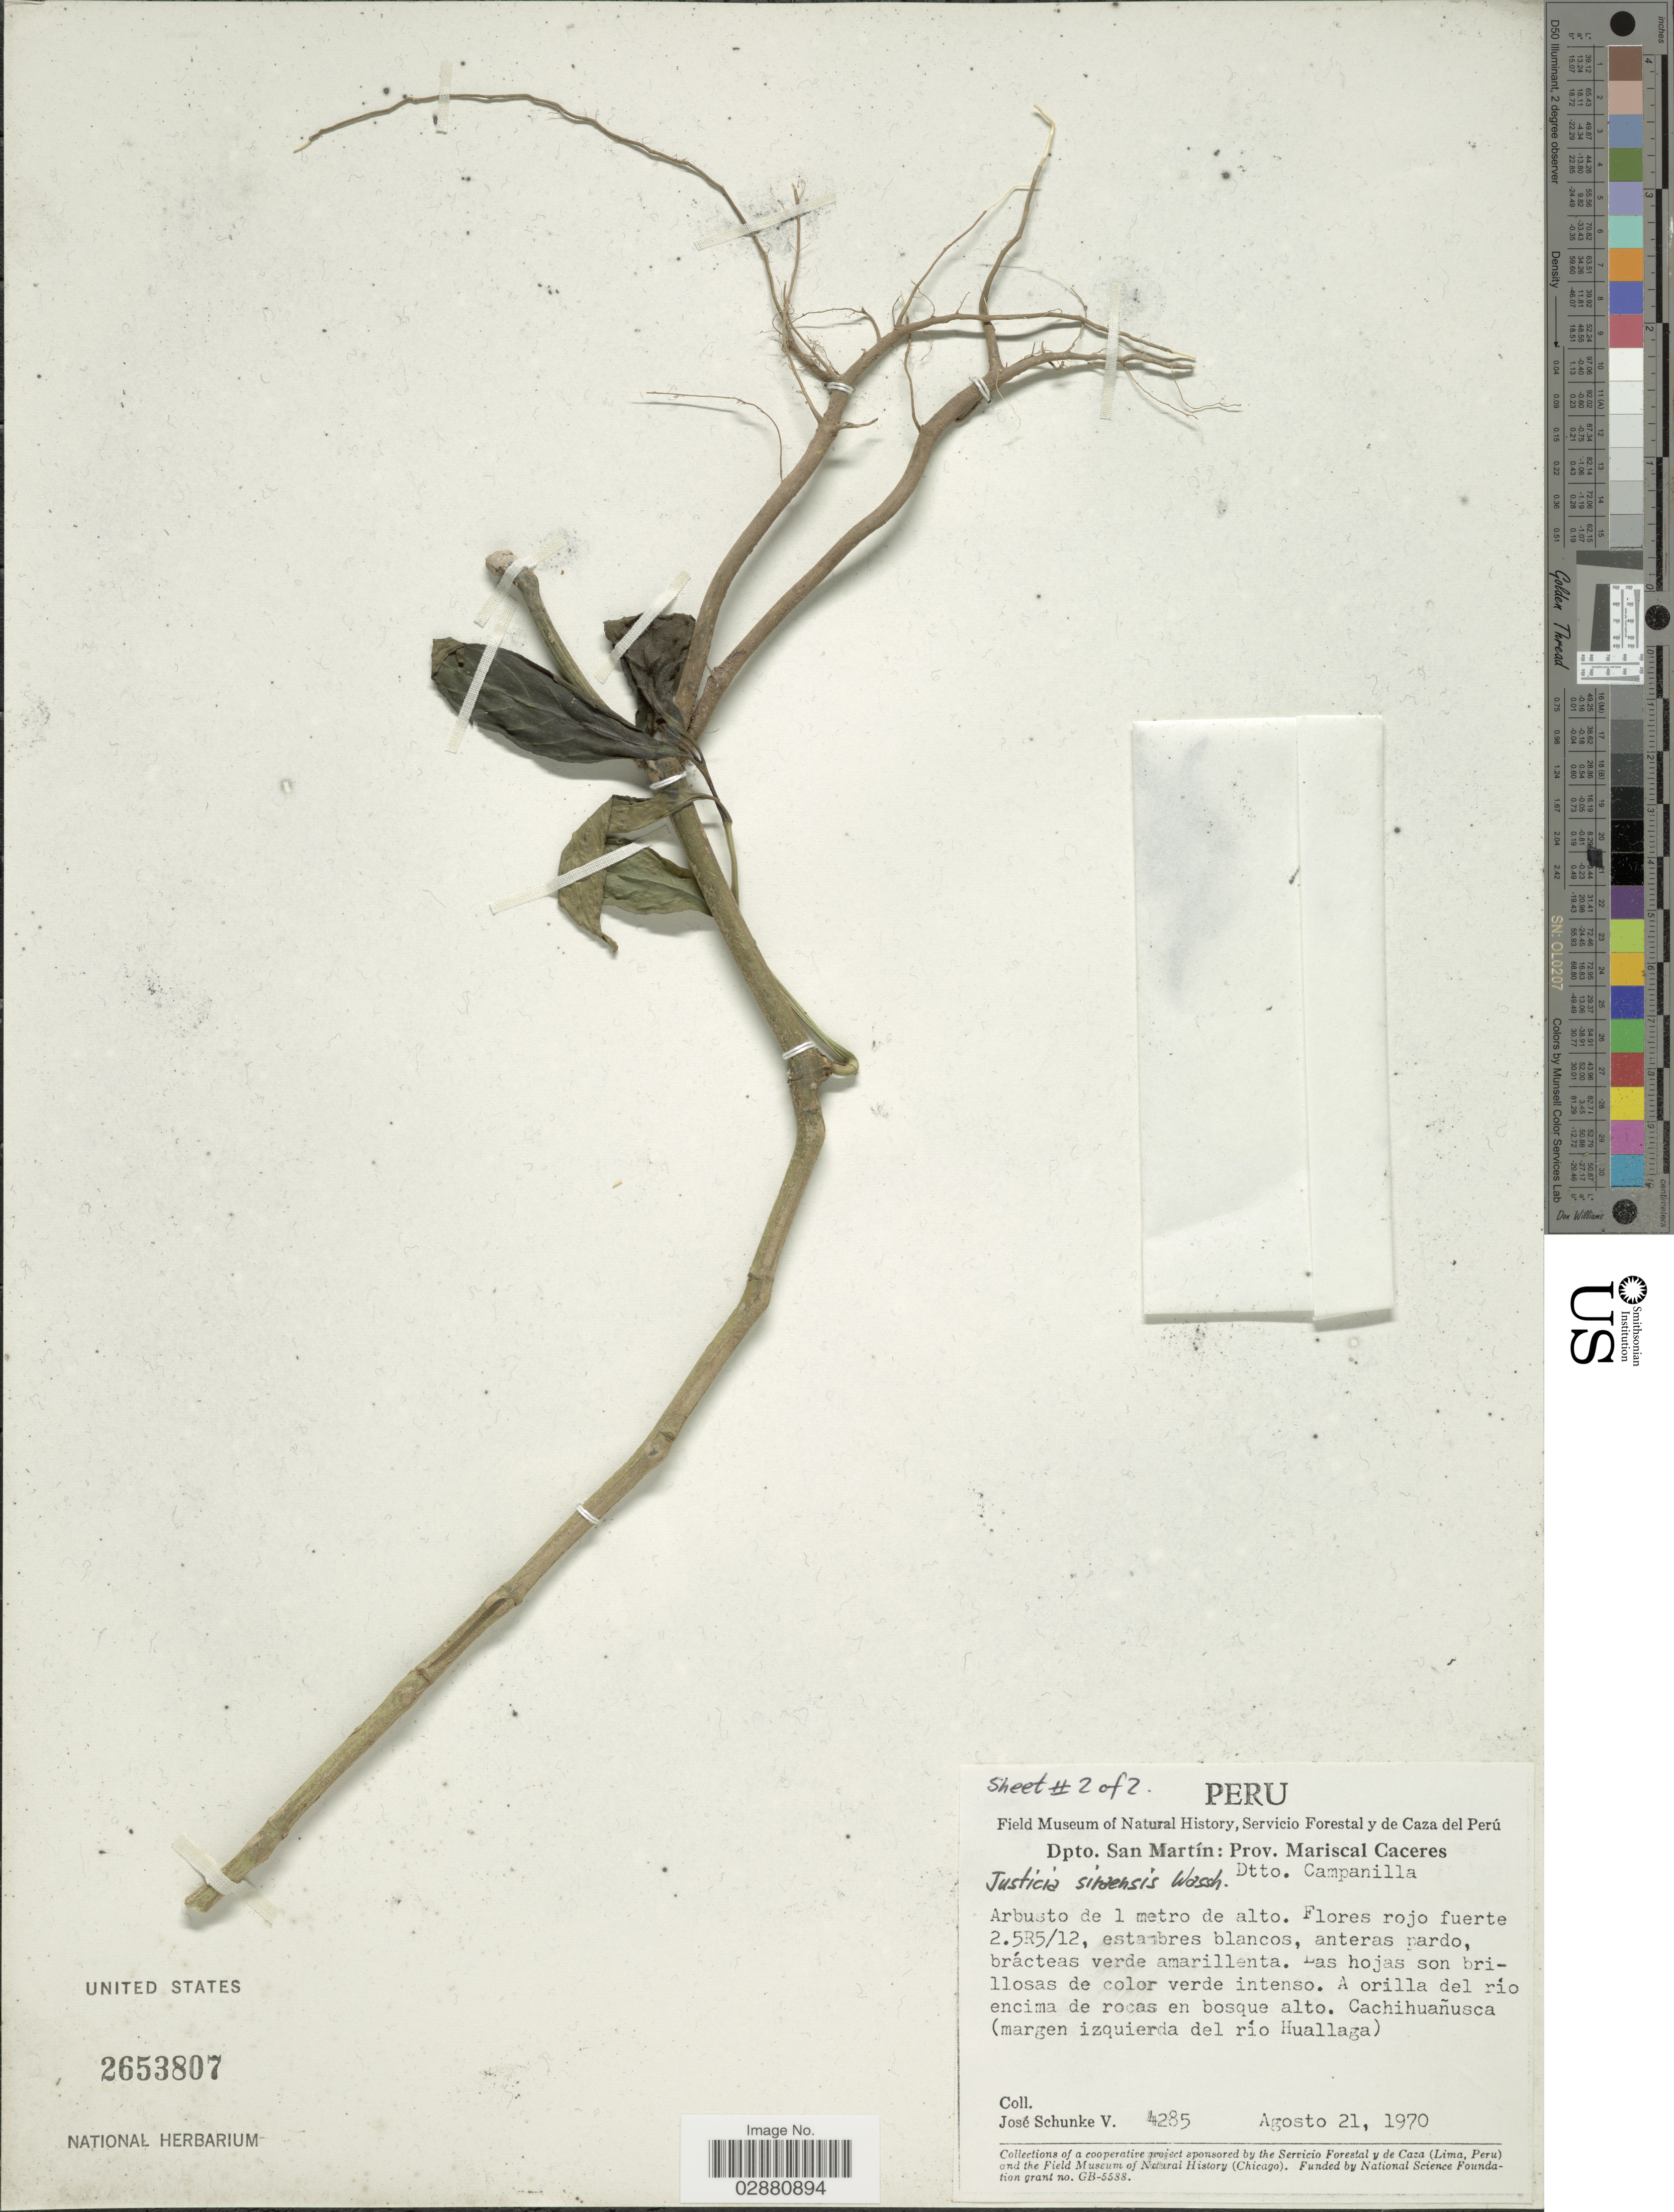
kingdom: Plantae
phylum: Tracheophyta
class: Magnoliopsida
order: Lamiales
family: Acanthaceae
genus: Justicia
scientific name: Justicia siraensis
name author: Wassh.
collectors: J. Schunke Vigo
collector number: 4285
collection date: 1970-08-21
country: Peru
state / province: San Martín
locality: Dpto. San Martín: Prov. Mariscal Caceres. Dtto. Campanilla. Cachihuañusca (margen izquierda del río Huallaga).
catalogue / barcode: US 2653807